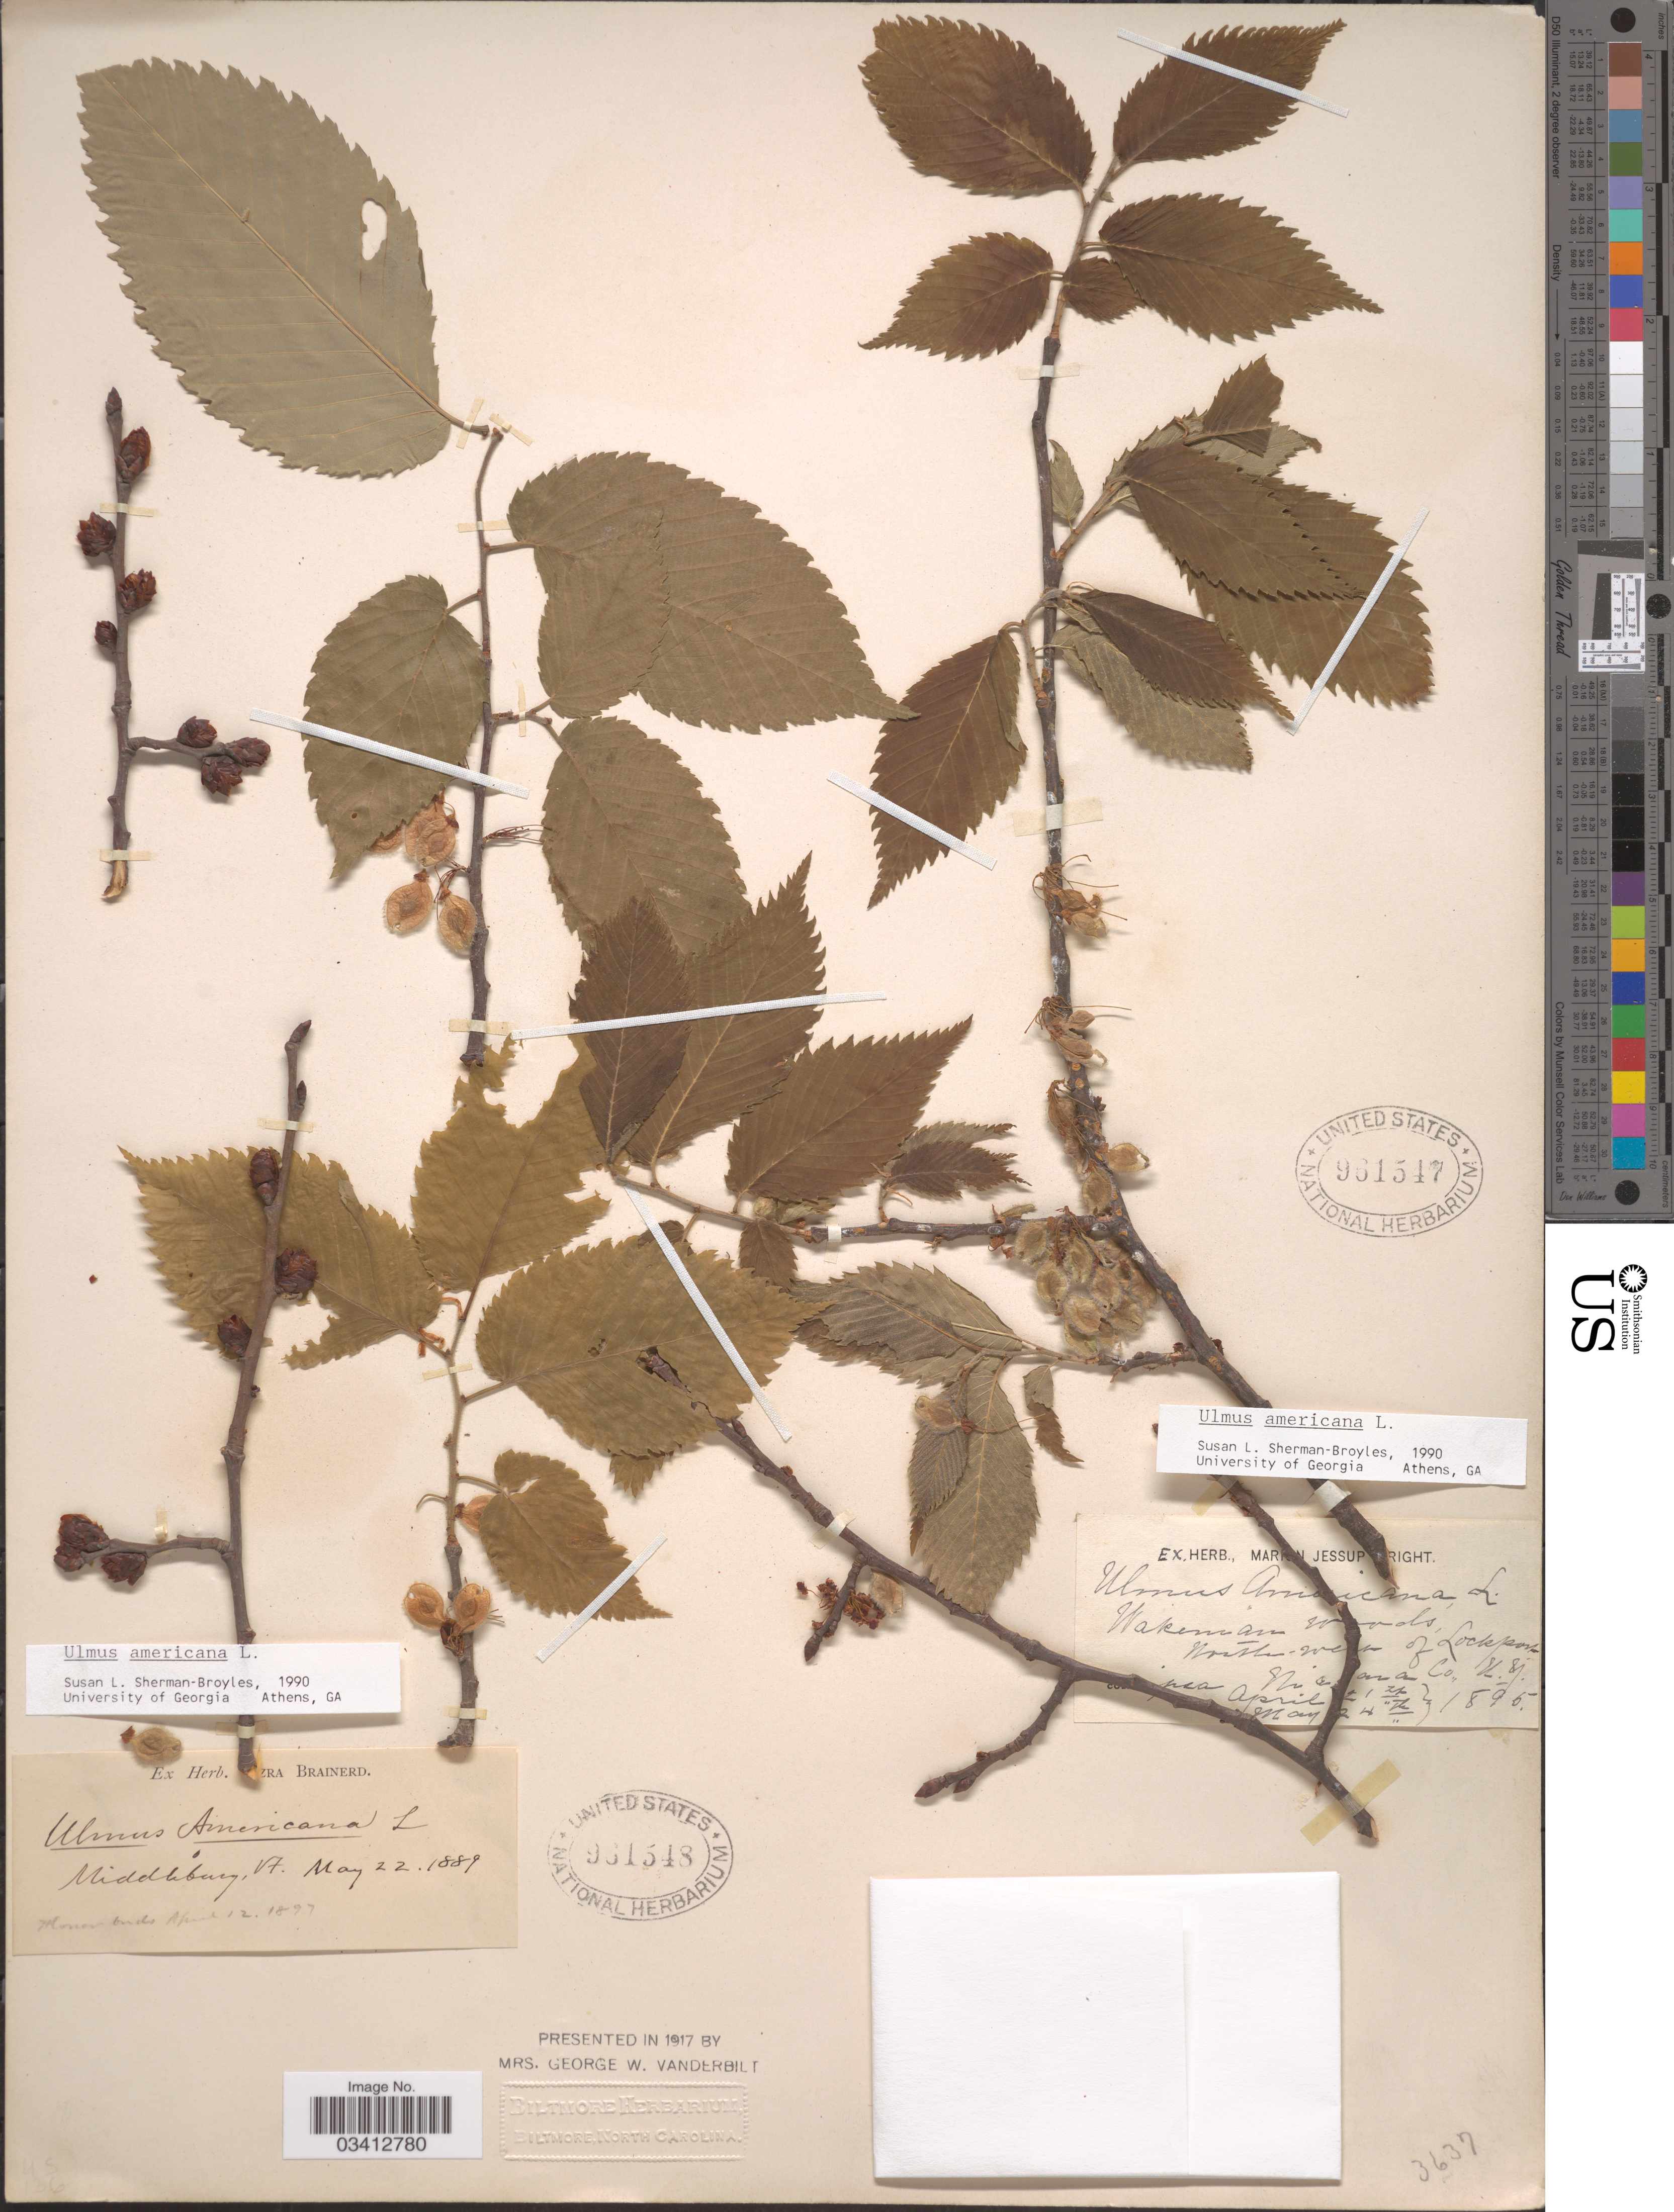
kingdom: Plantae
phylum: Tracheophyta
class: Magnoliopsida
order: Rosales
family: Ulmaceae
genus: Ulmus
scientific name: Ulmus americana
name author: L.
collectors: M. J. Wright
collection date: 1895-04-12/1895-05-24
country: United States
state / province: New York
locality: Wakeman Woods. North-west of Lockport. Niagara Co.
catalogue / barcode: US 961547-2